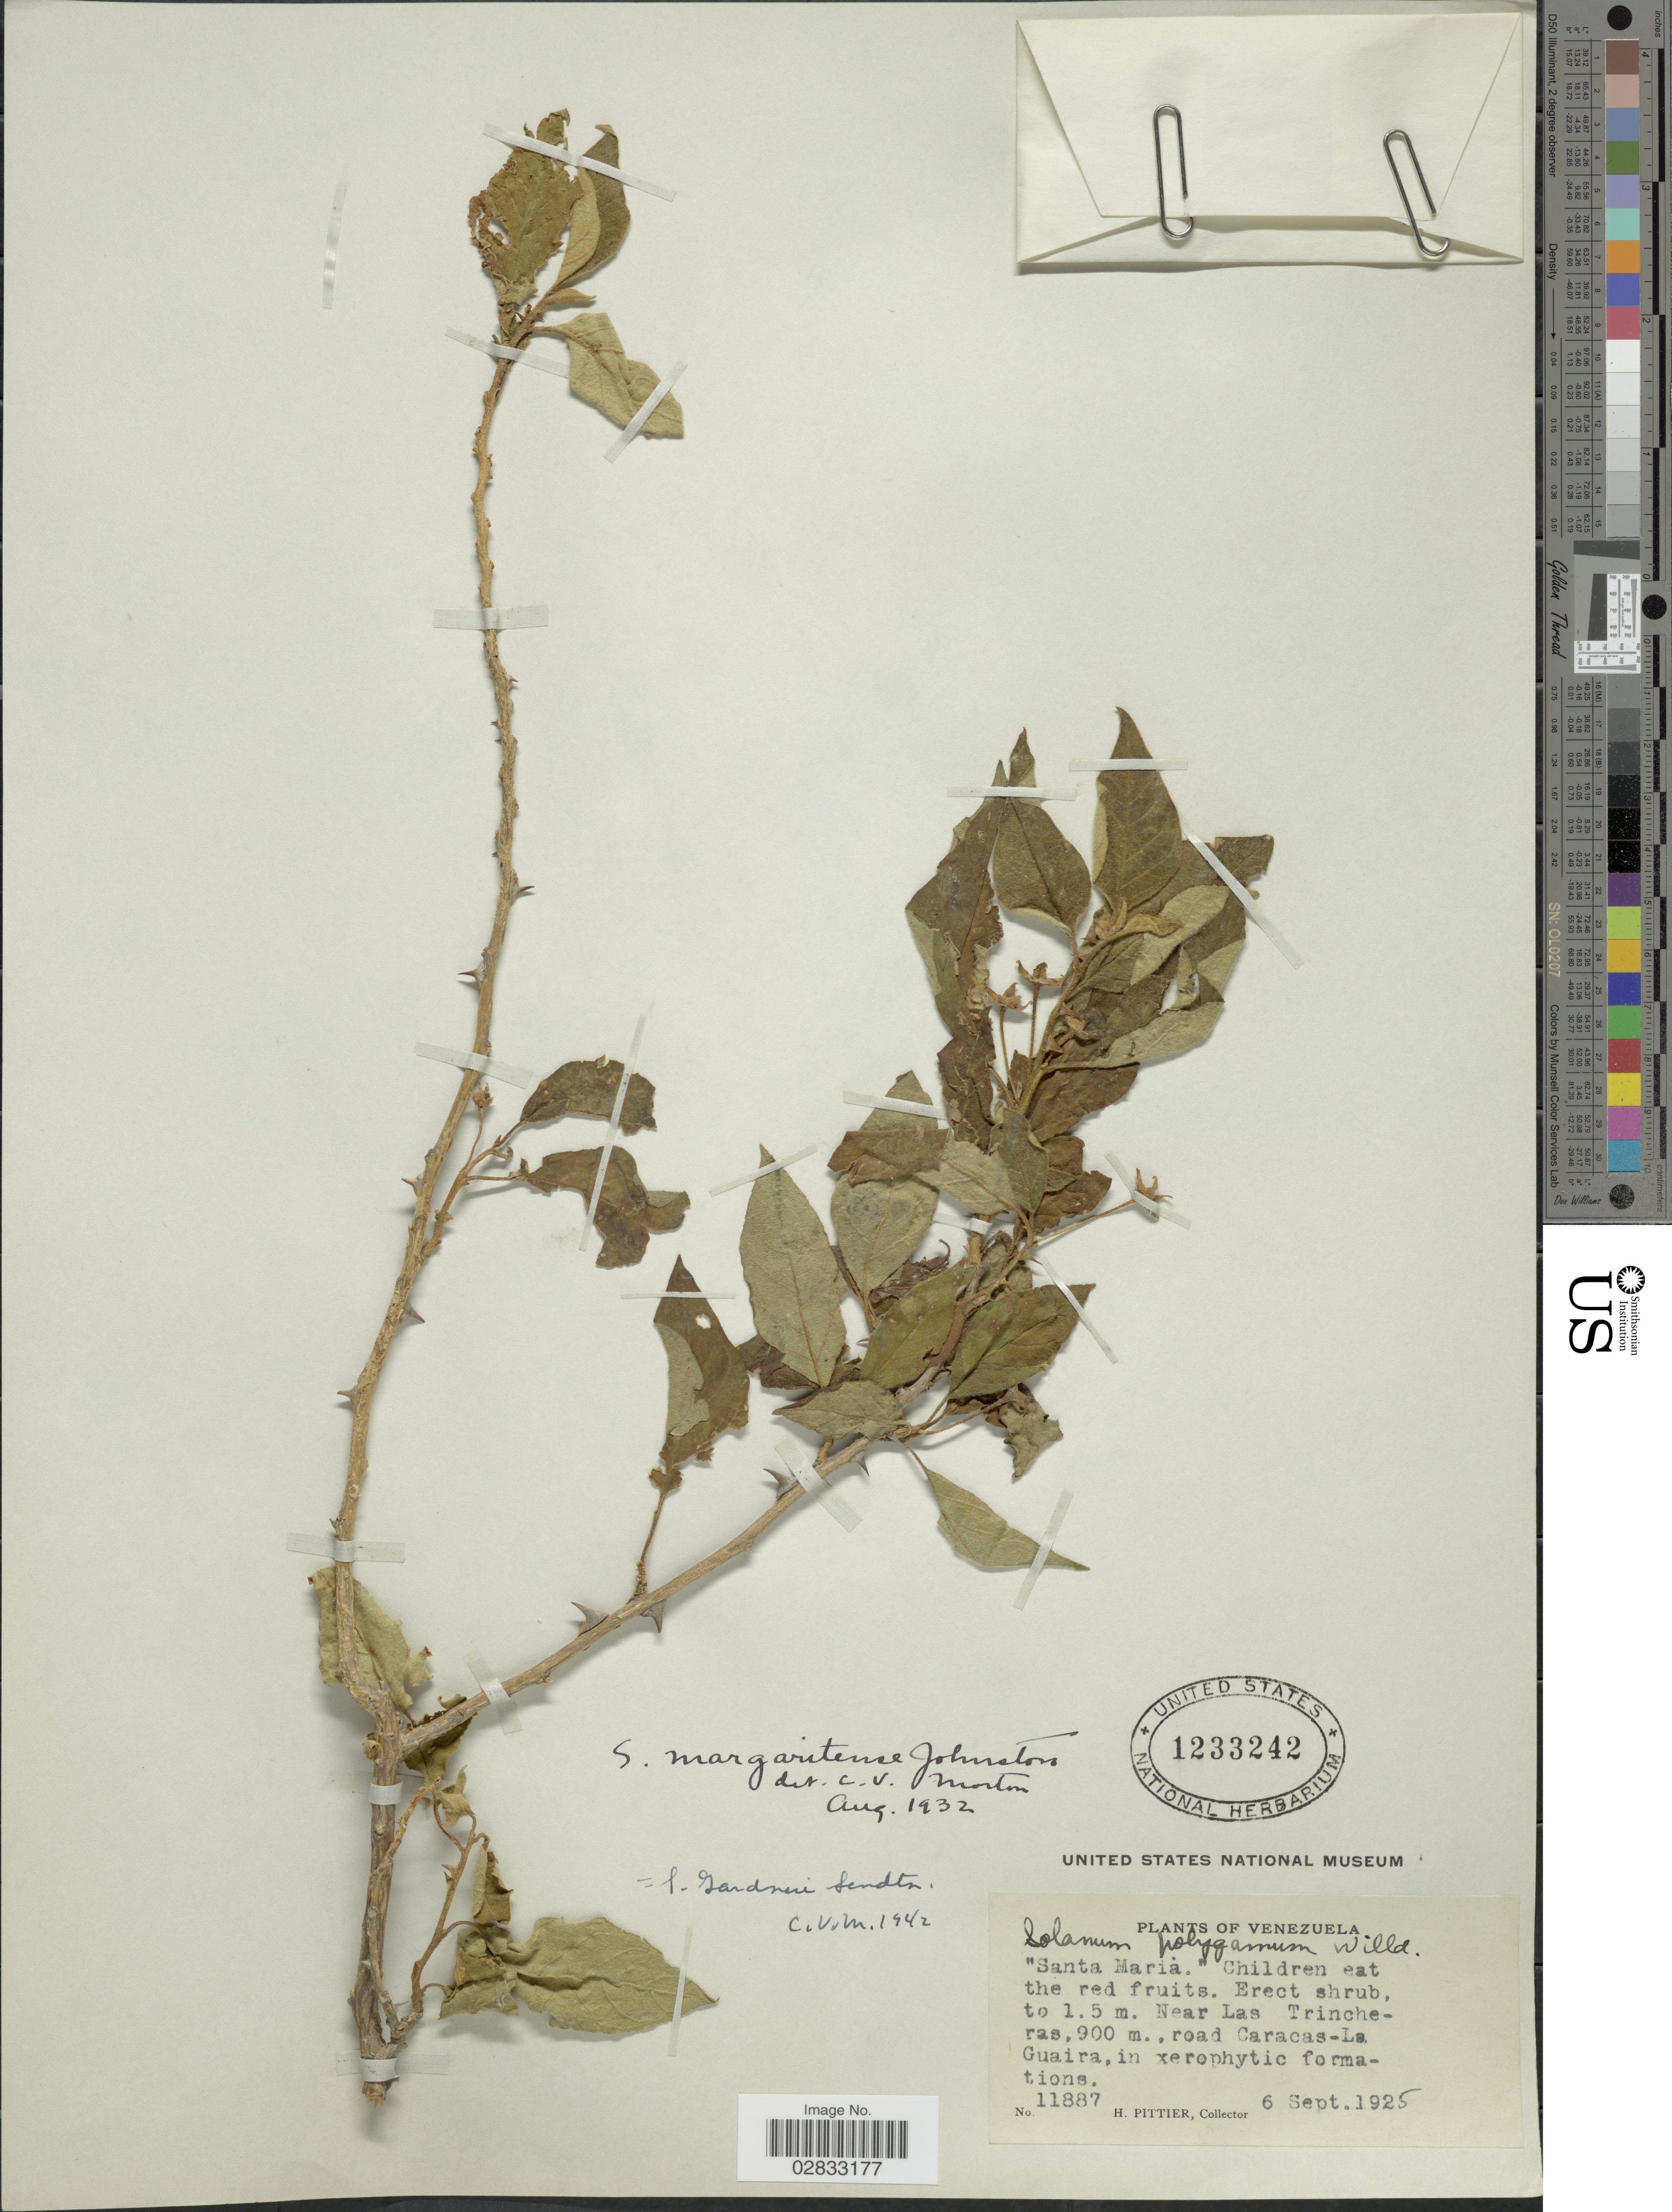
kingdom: Plantae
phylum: Tracheophyta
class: Magnoliopsida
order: Solanales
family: Solanaceae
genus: Solanum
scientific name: Solanum gardneri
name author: Sendtn. in Mart.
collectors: H. F. Pittier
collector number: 11887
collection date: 1925-09-06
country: Venezuela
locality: Santa Maria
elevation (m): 900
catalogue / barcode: US 1233242